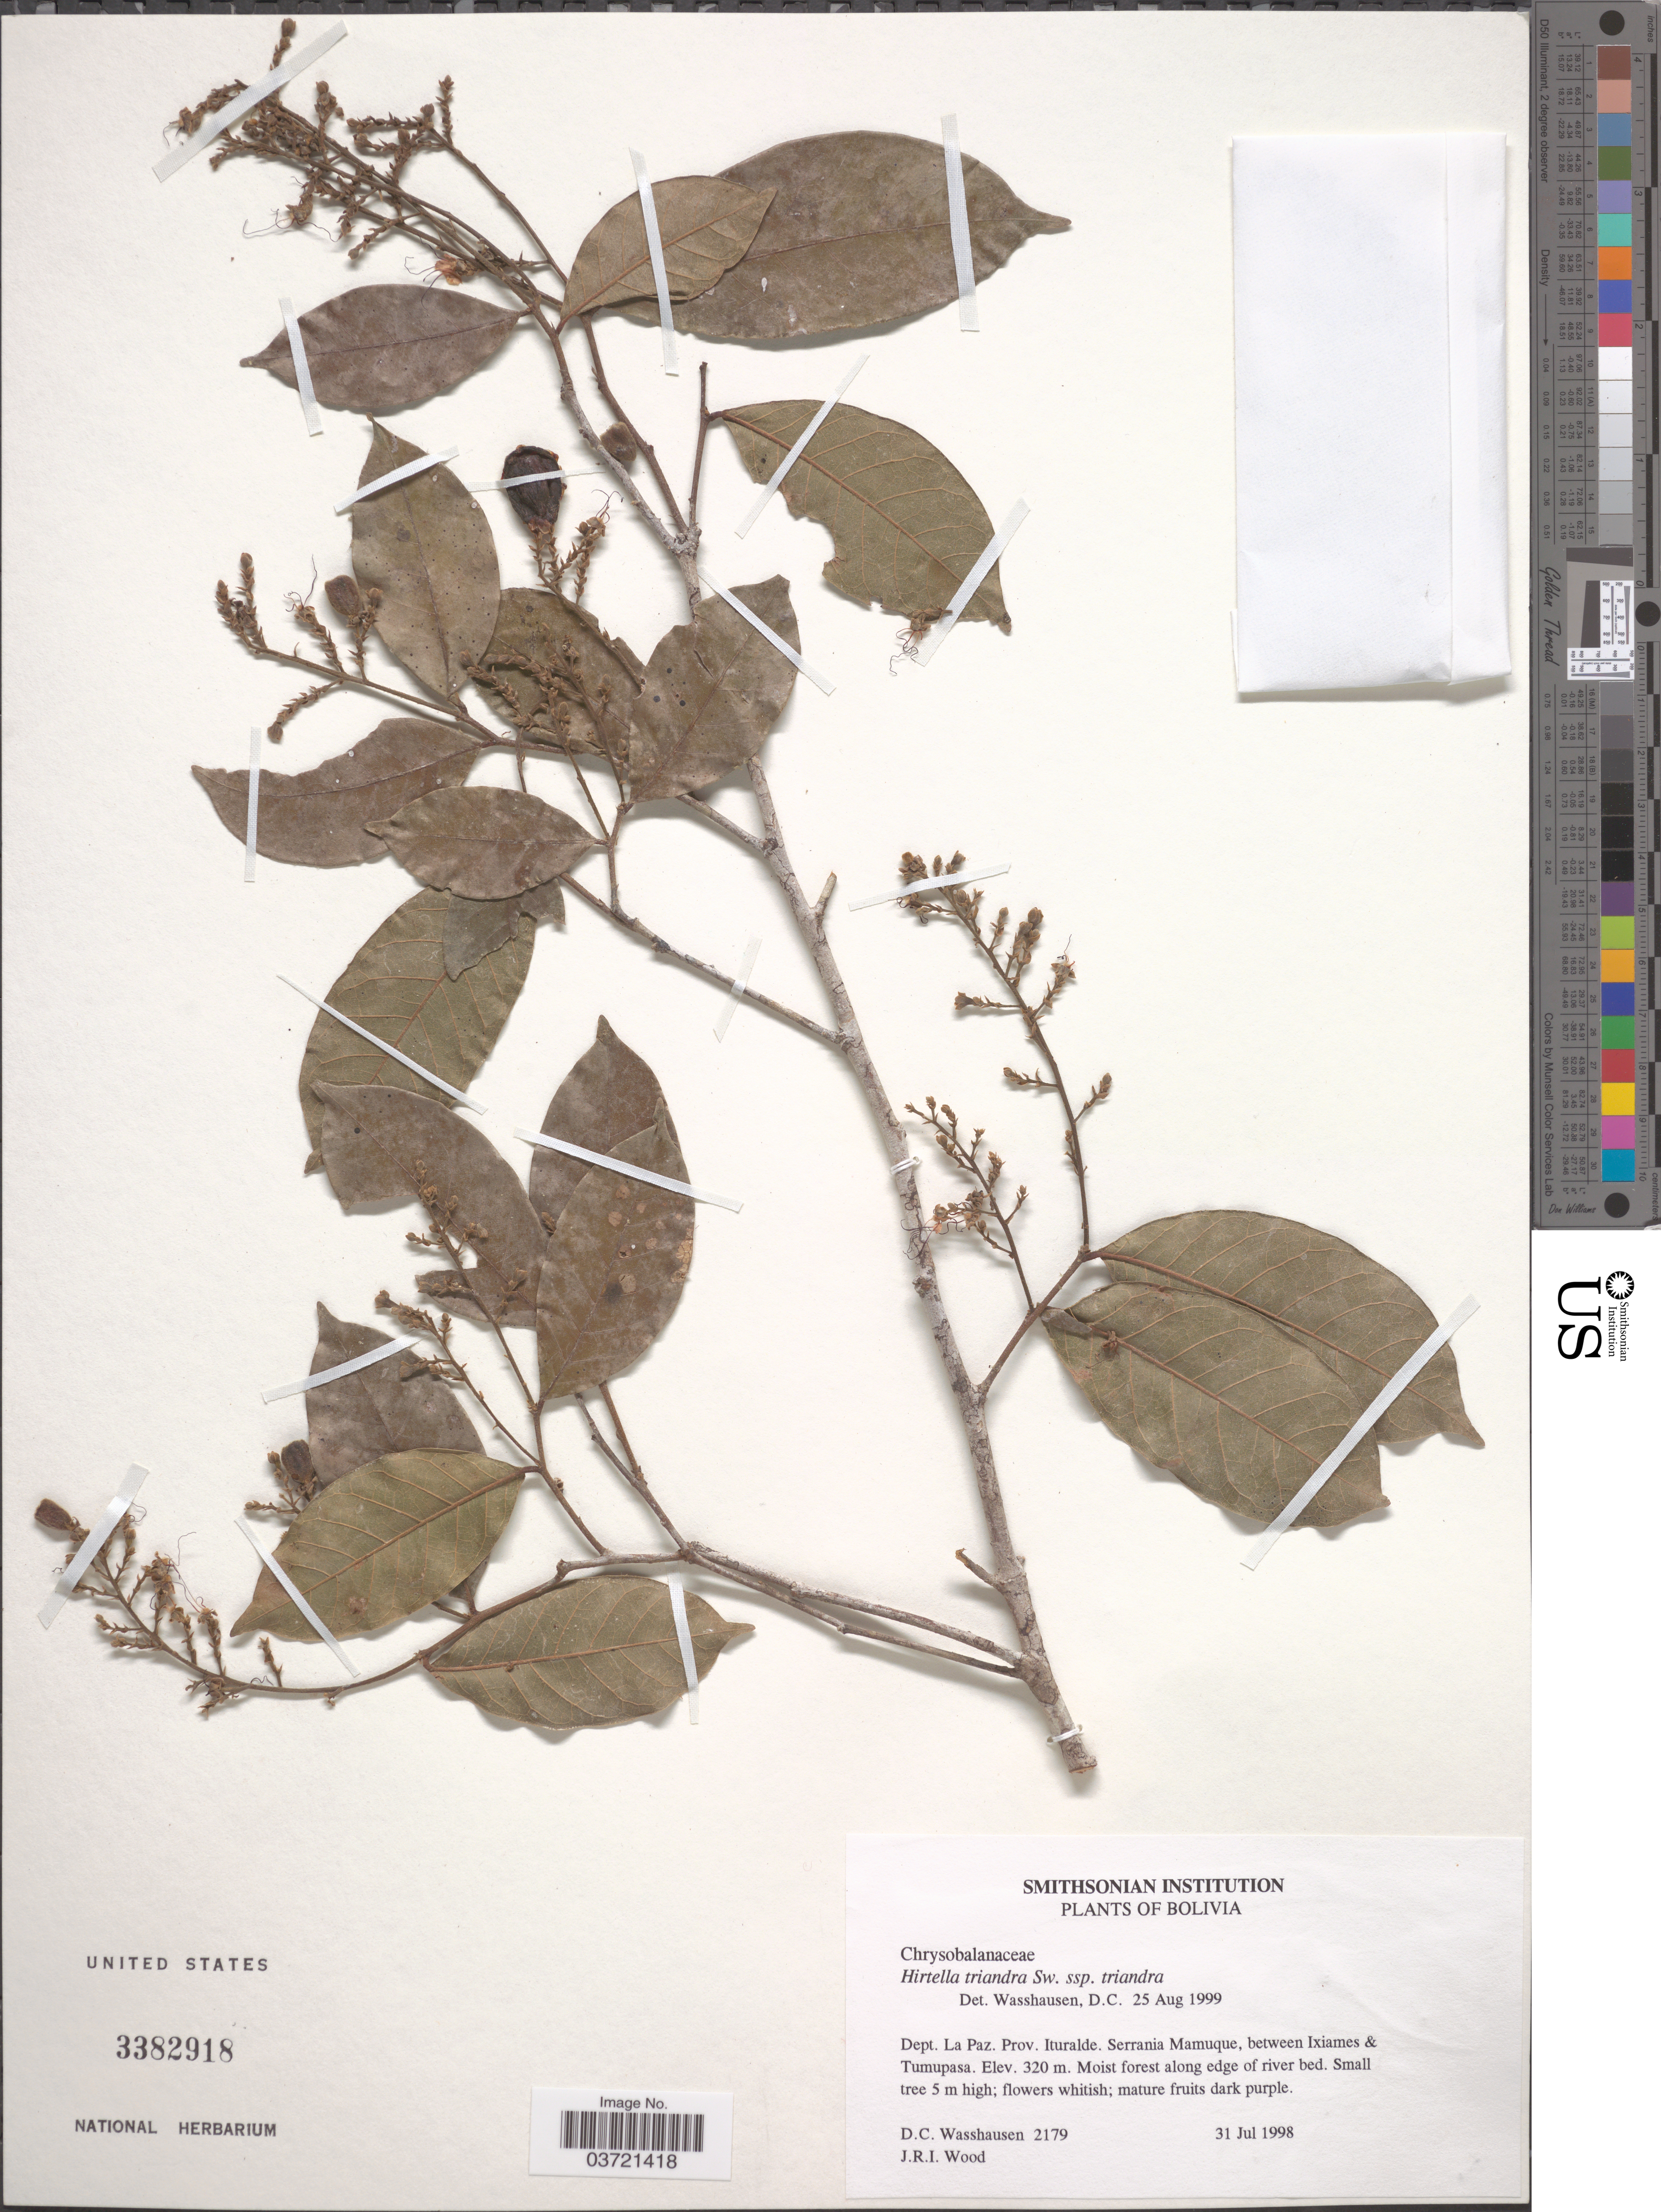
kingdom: Plantae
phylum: Tracheophyta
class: Magnoliopsida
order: Malpighiales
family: Chrysobalanaceae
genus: Hirtella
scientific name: Hirtella triandra subsp. triandra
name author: Sw.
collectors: D. C. Wasshausen & J. R. I. Wood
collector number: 2179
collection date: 1998-07-31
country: Bolivia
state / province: La Paz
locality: Dept. La Paz. Prov. Ituralde. Serrania Mamuque, between Ixiames & Tumupasa.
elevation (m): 320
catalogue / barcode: US 3382918